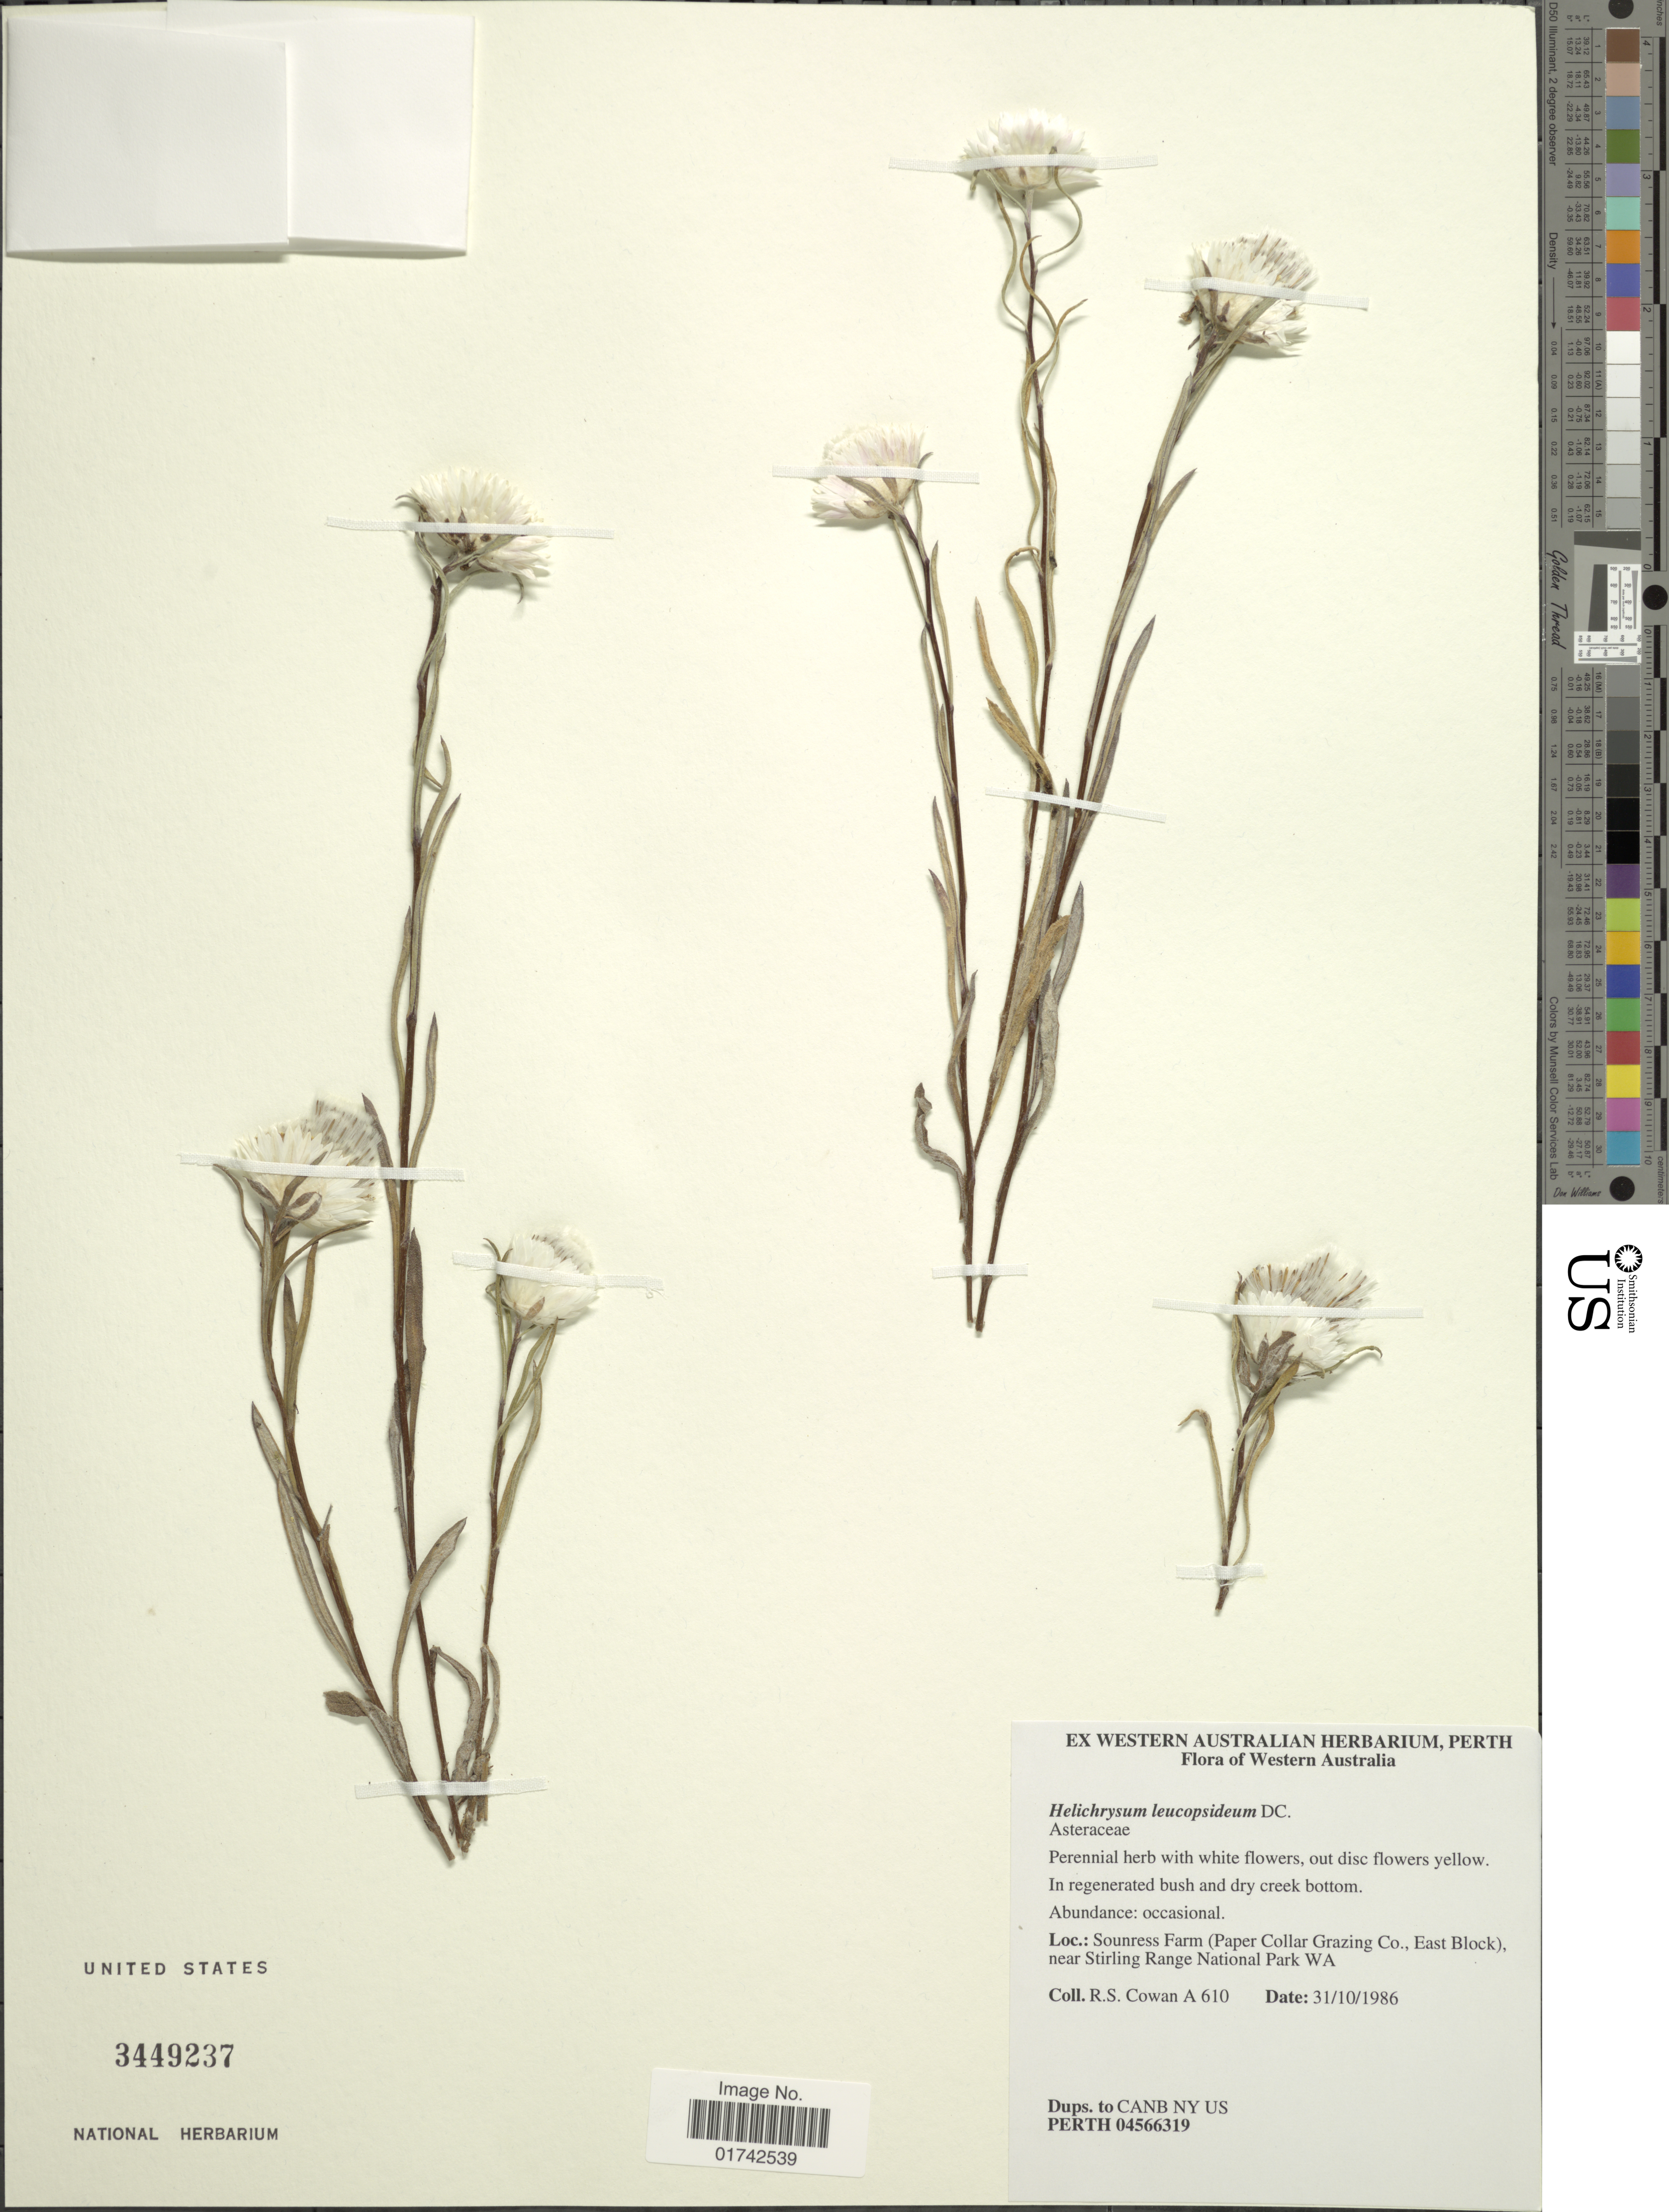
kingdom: Plantae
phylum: Tracheophyta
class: Magnoliopsida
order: Asterales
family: Asteraceae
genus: Helichrysum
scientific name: Helichrysum leucopsidium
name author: DC.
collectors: R. S. Cowan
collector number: A 610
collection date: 1986-10-31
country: Australia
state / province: Western Australia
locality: Sounress Farm (Paper Collar Grazng Co., East Block) near Stirling Range National Park WA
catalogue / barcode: US 3449237